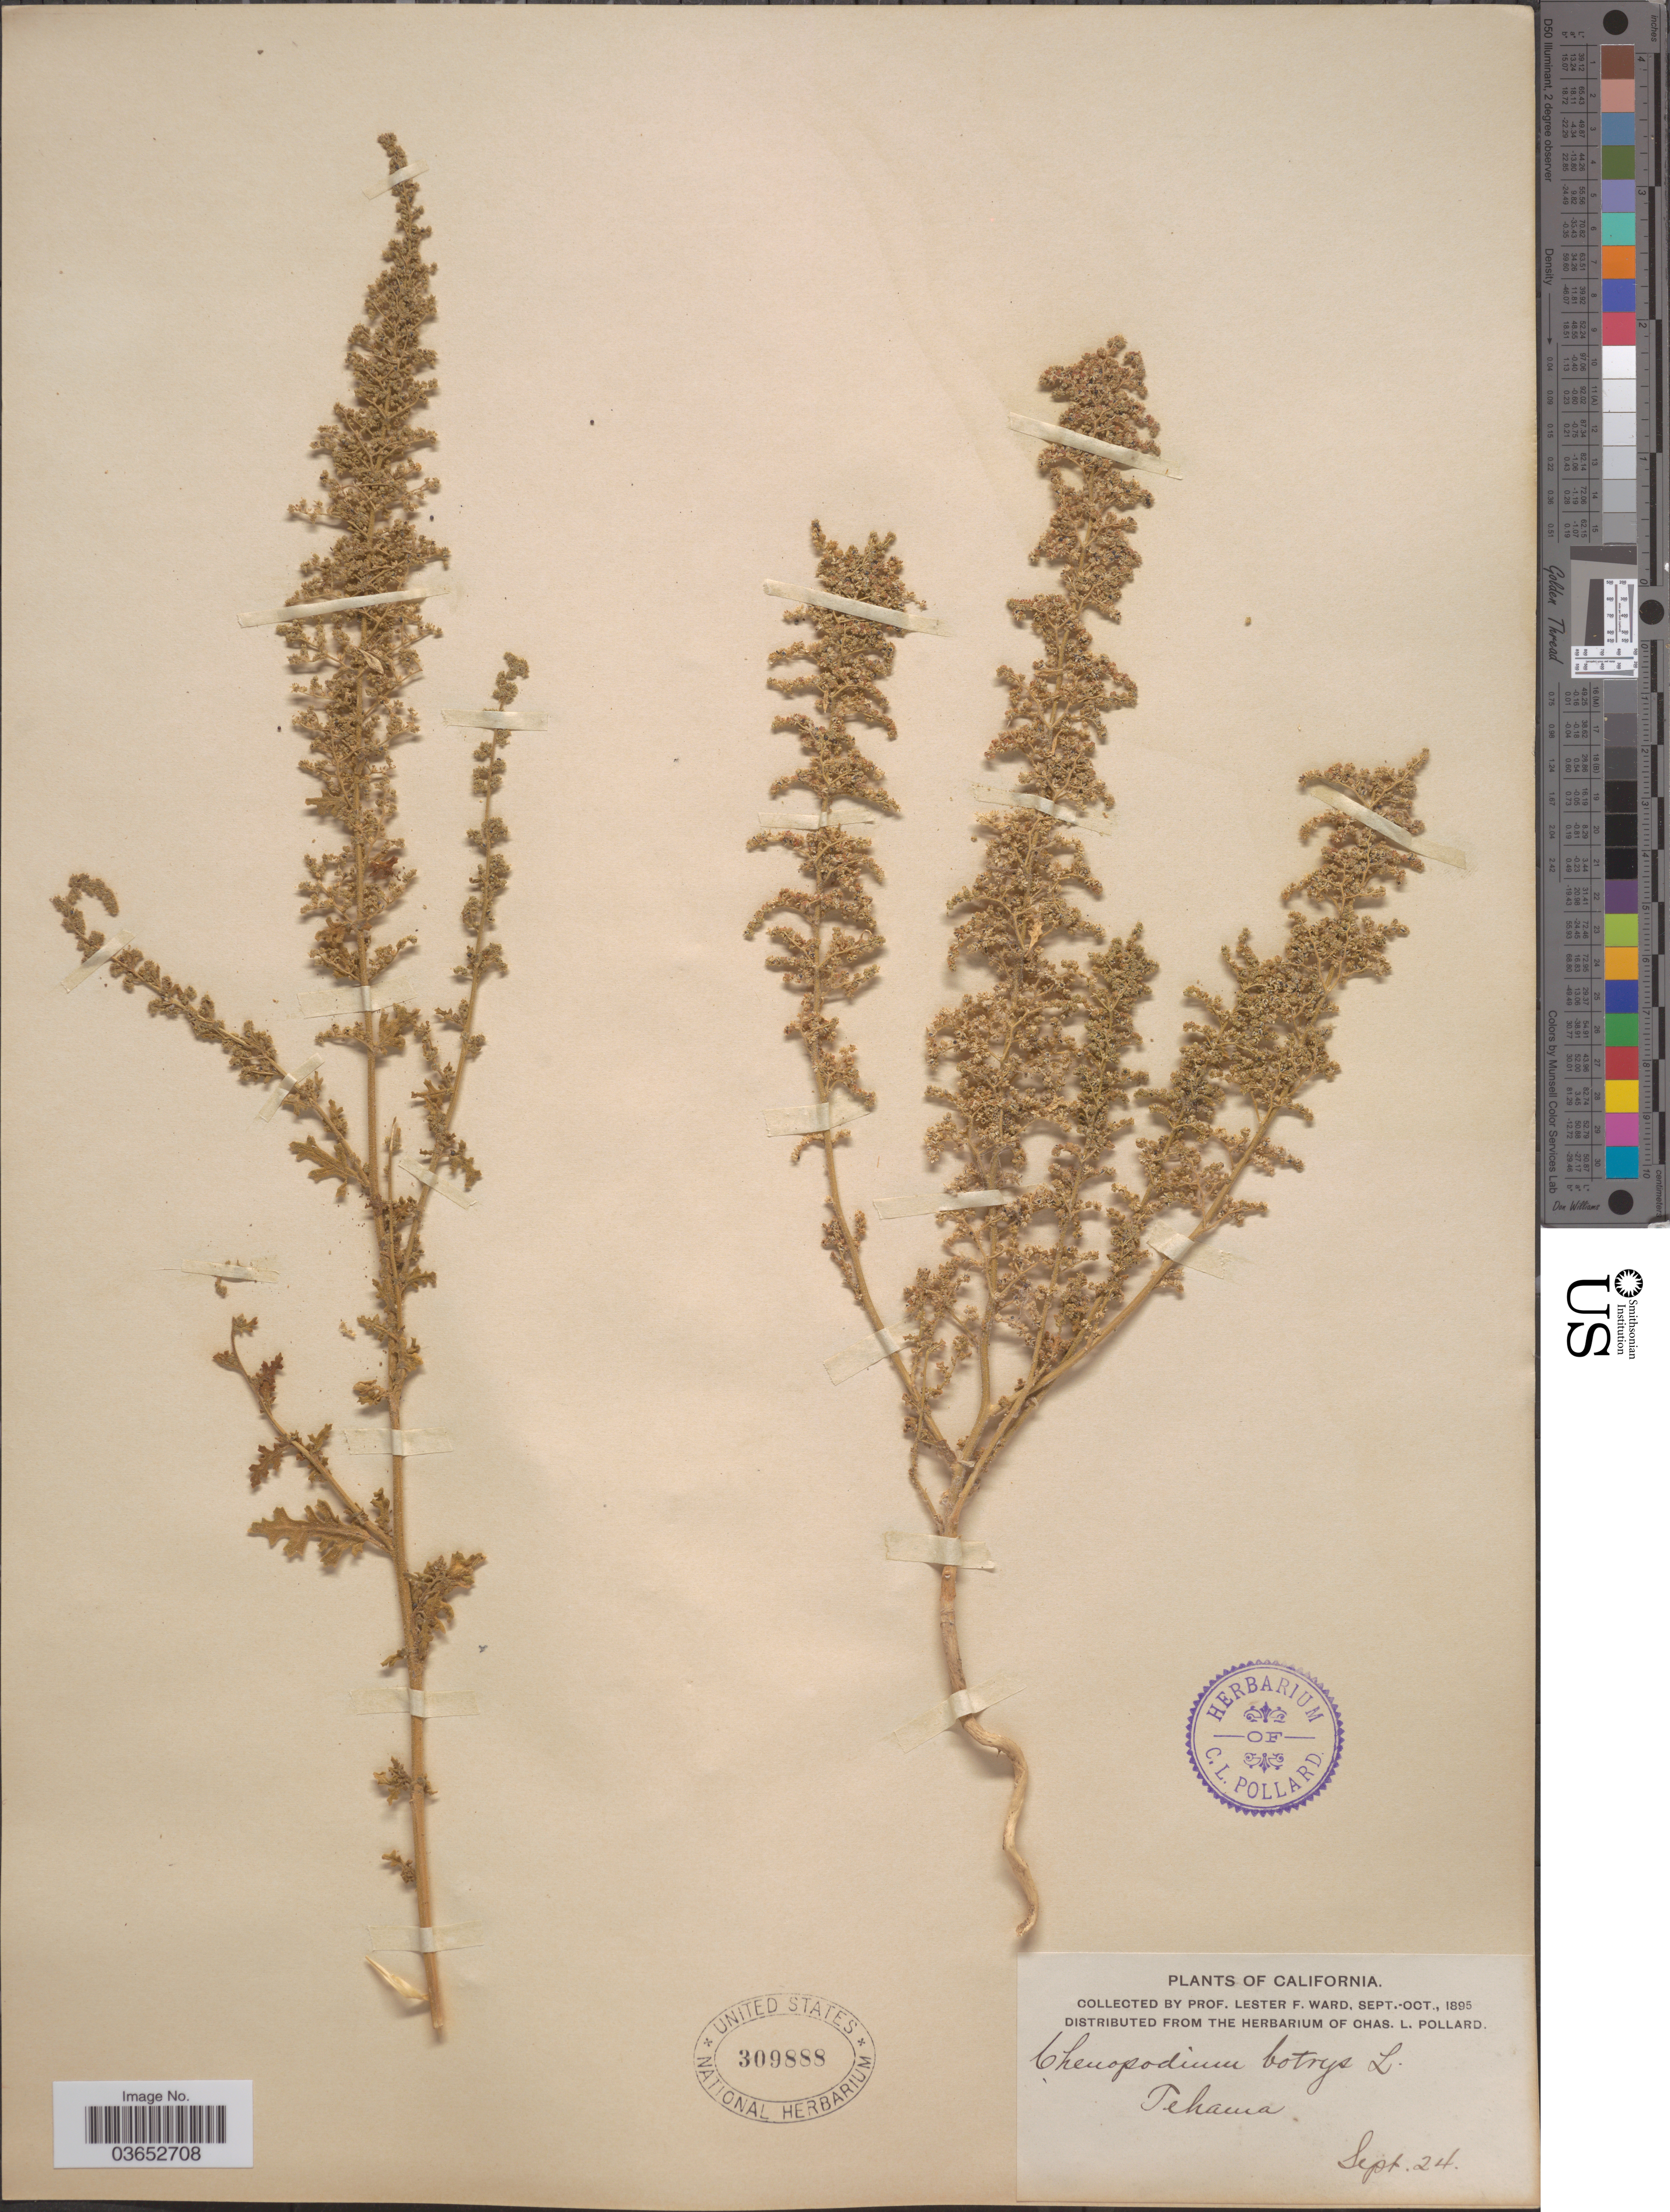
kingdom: Plantae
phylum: Tracheophyta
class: Magnoliopsida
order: Caryophyllales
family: Amaranthaceae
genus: Chenopodium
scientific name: Chenopodium botrys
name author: L.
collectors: L. F. Ward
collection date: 1895-09-24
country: United States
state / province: California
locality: Tehama.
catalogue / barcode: US 309888